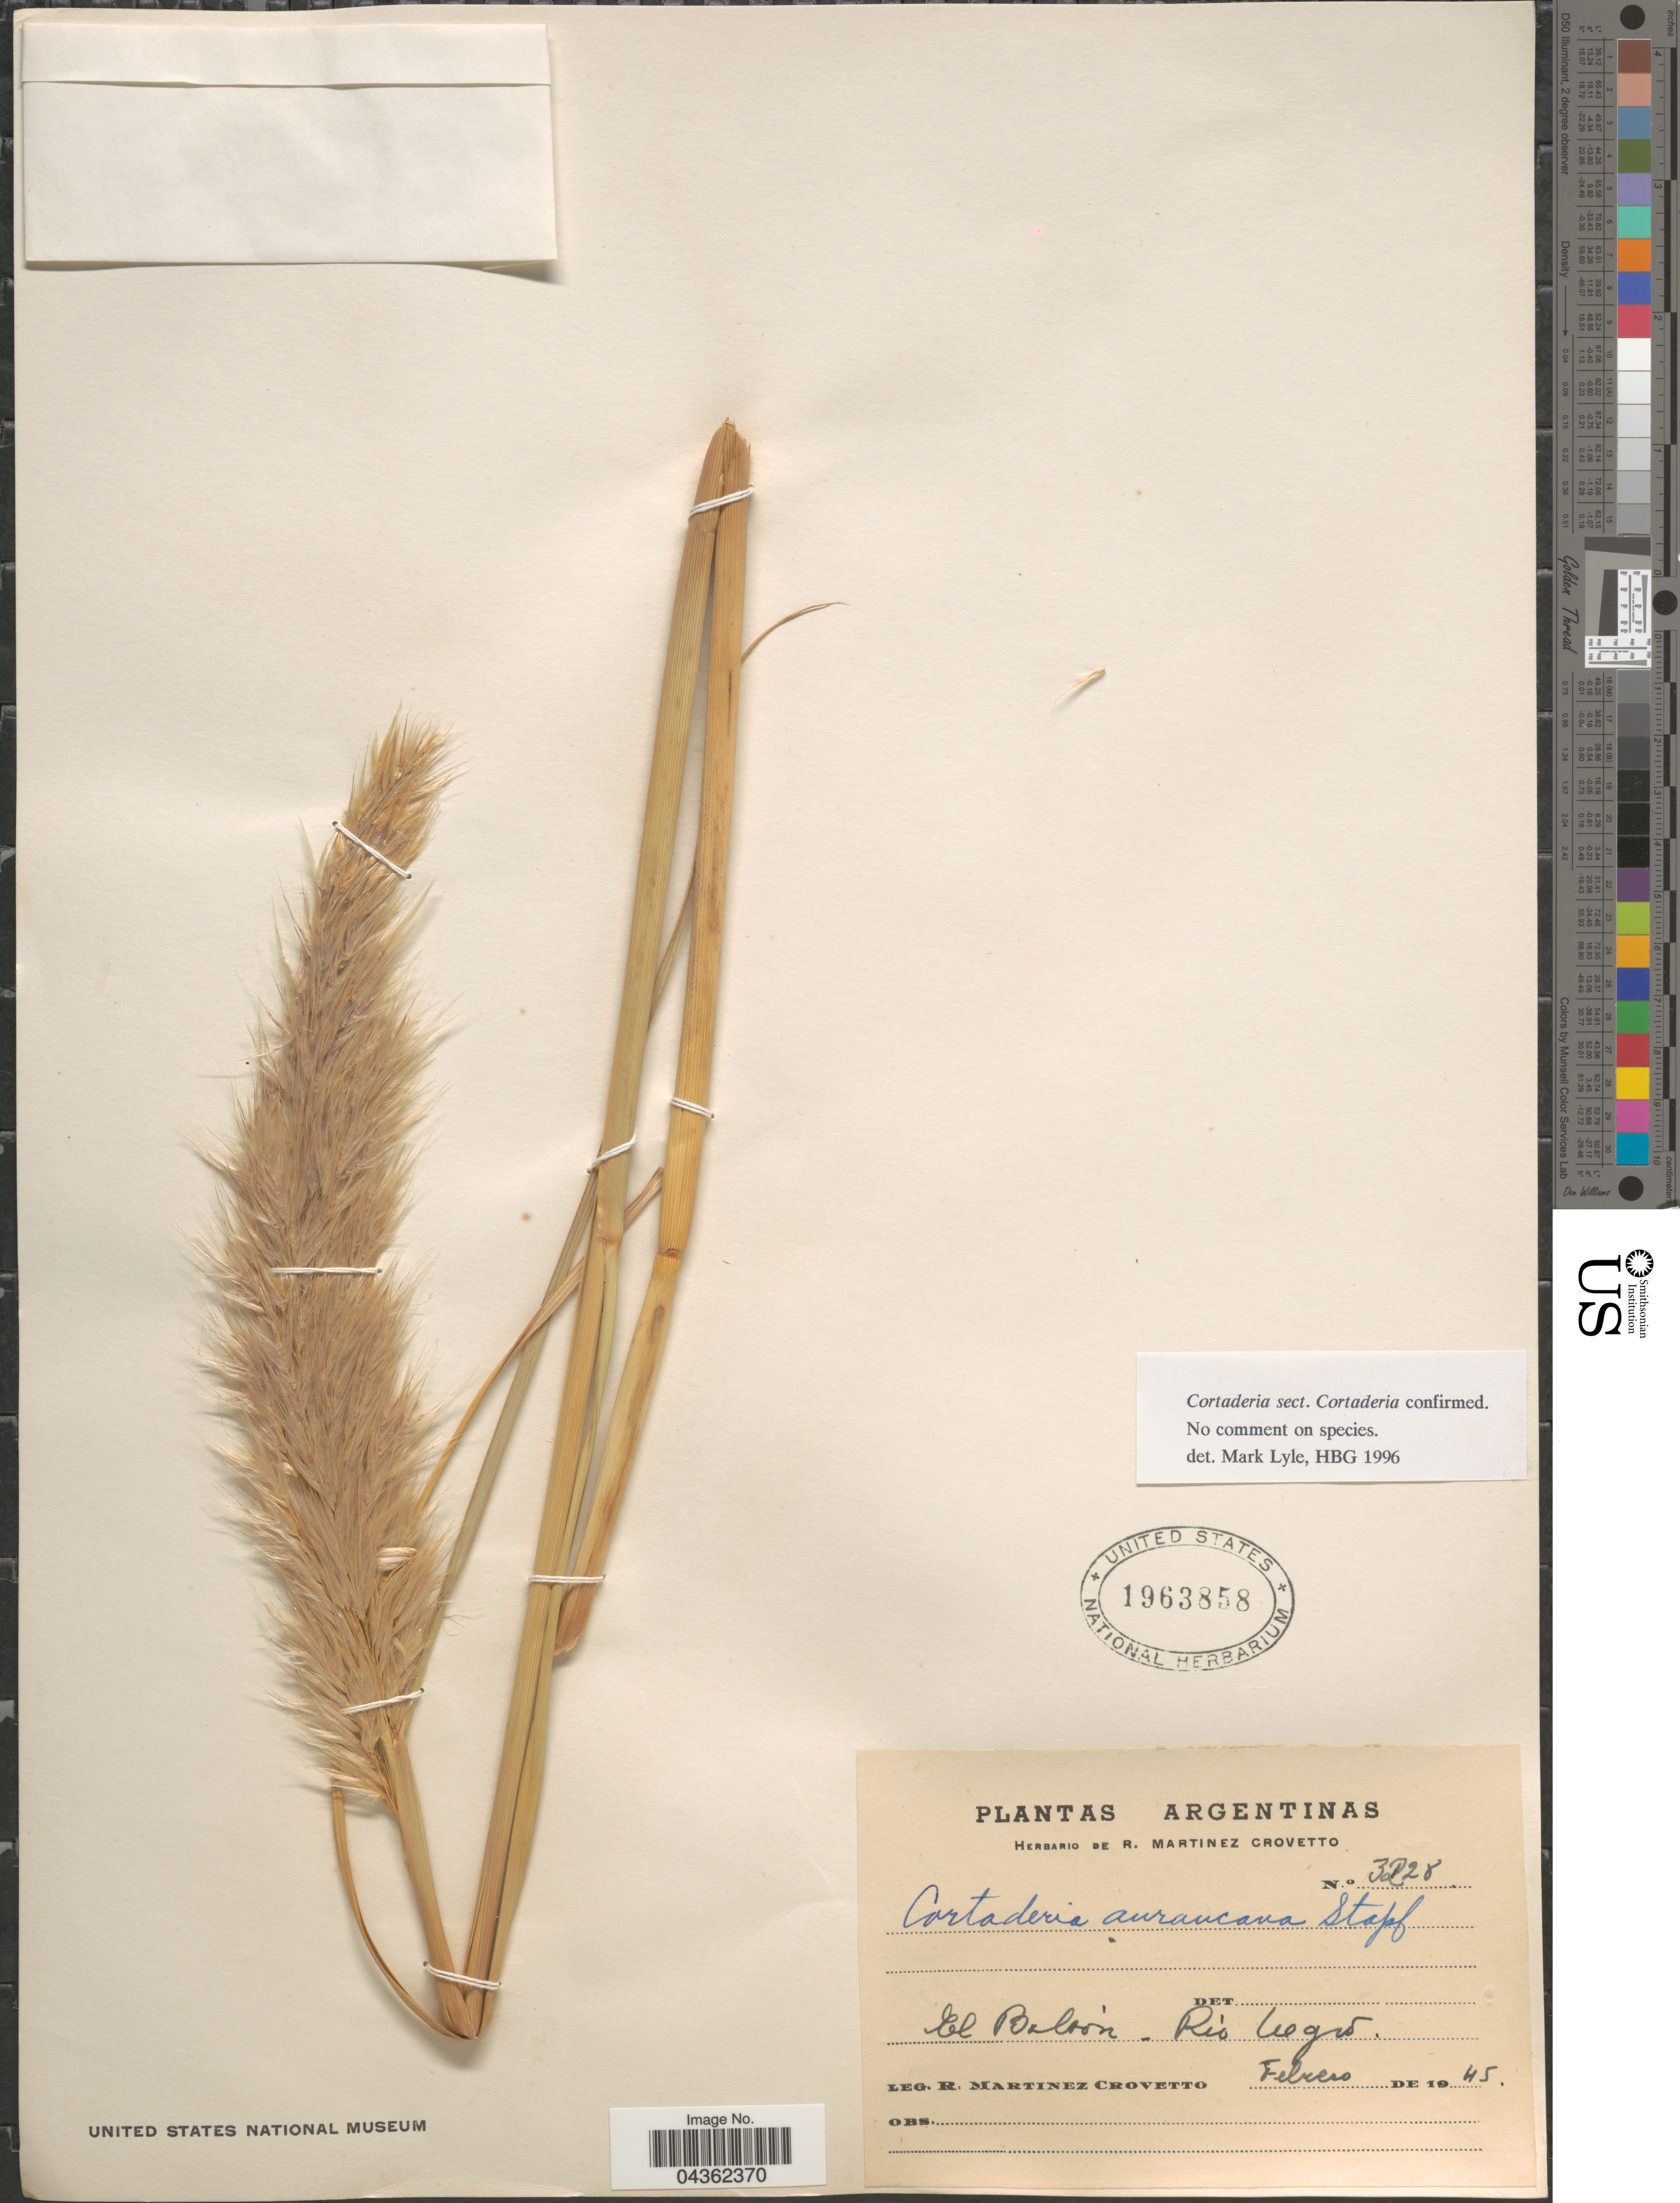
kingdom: Plantae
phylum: Tracheophyta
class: Liliopsida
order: Poales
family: Poaceae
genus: Cortaderia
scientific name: Cortaderia araucana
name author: Stapf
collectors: R. Martinez Crovetto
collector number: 3228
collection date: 1945-02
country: Argentina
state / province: Rio Negro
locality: El Bolsón.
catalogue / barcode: US 1963858